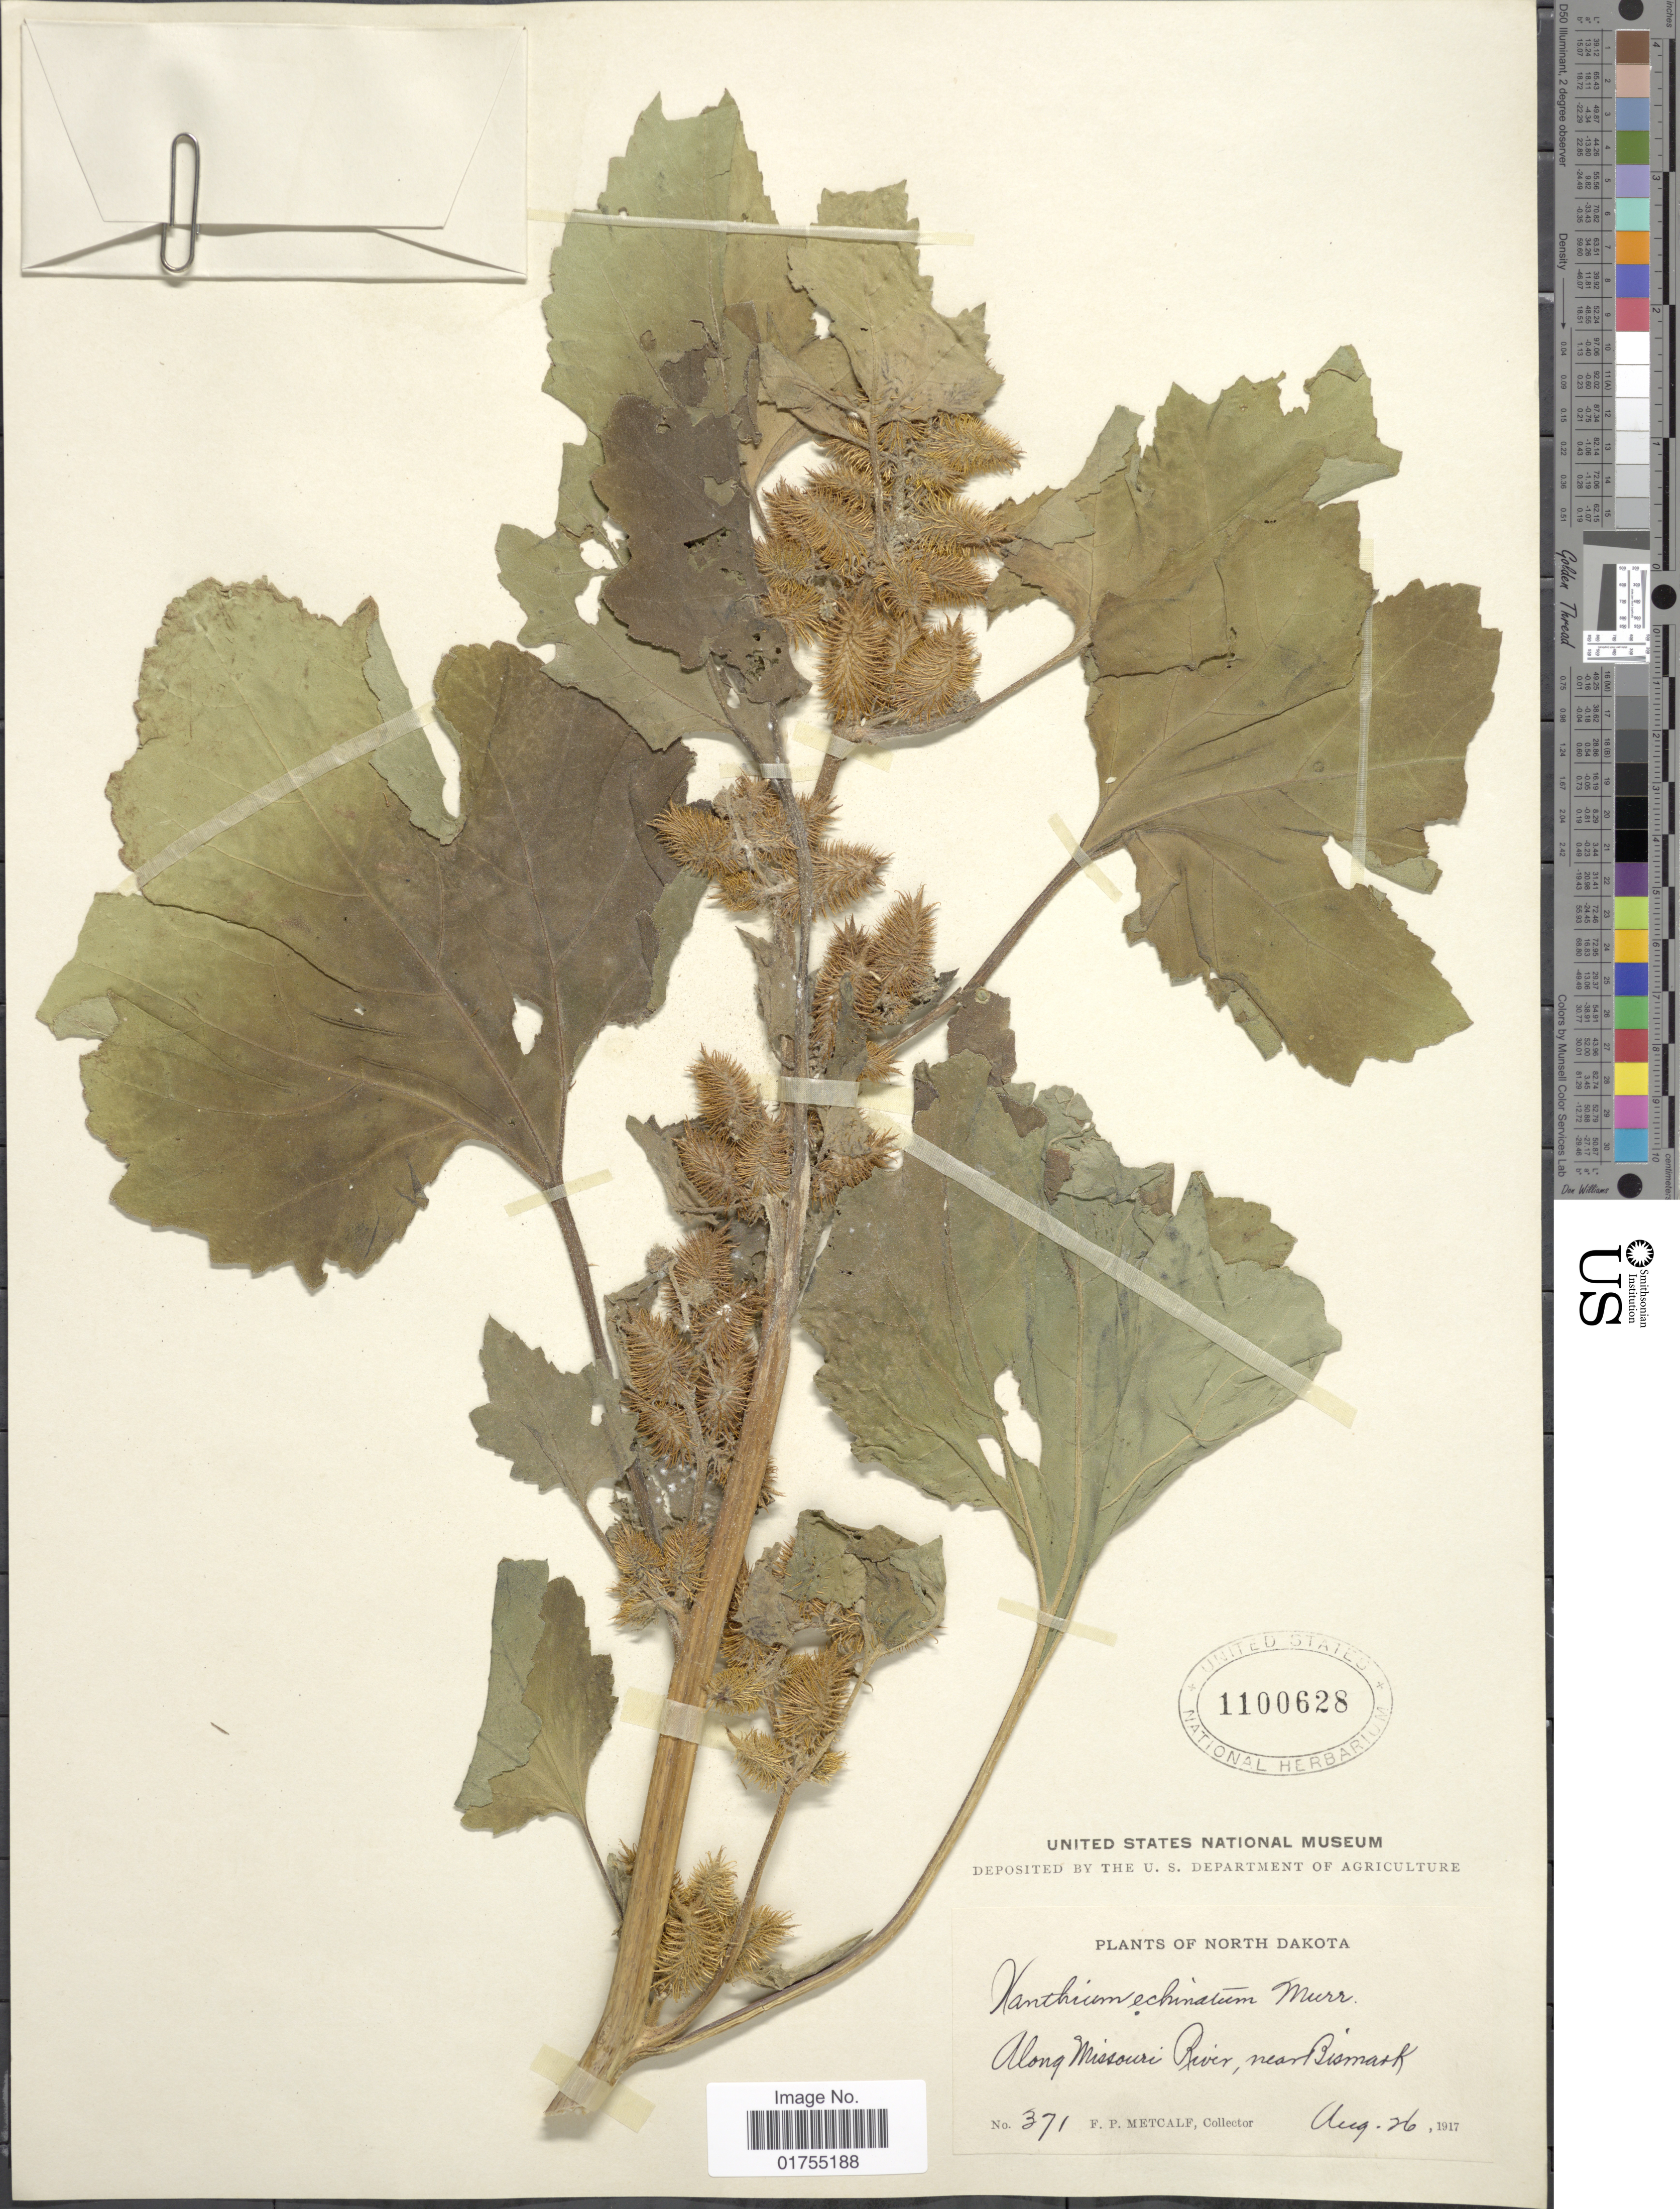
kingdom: Plantae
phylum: Tracheophyta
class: Magnoliopsida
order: Asterales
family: Asteraceae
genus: Xanthium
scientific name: Xanthium strumarium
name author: L.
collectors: F. Metcalf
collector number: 371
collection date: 1917-08-26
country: United States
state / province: North Dakota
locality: Along Missouri River, near Bismark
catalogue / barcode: US 1100628